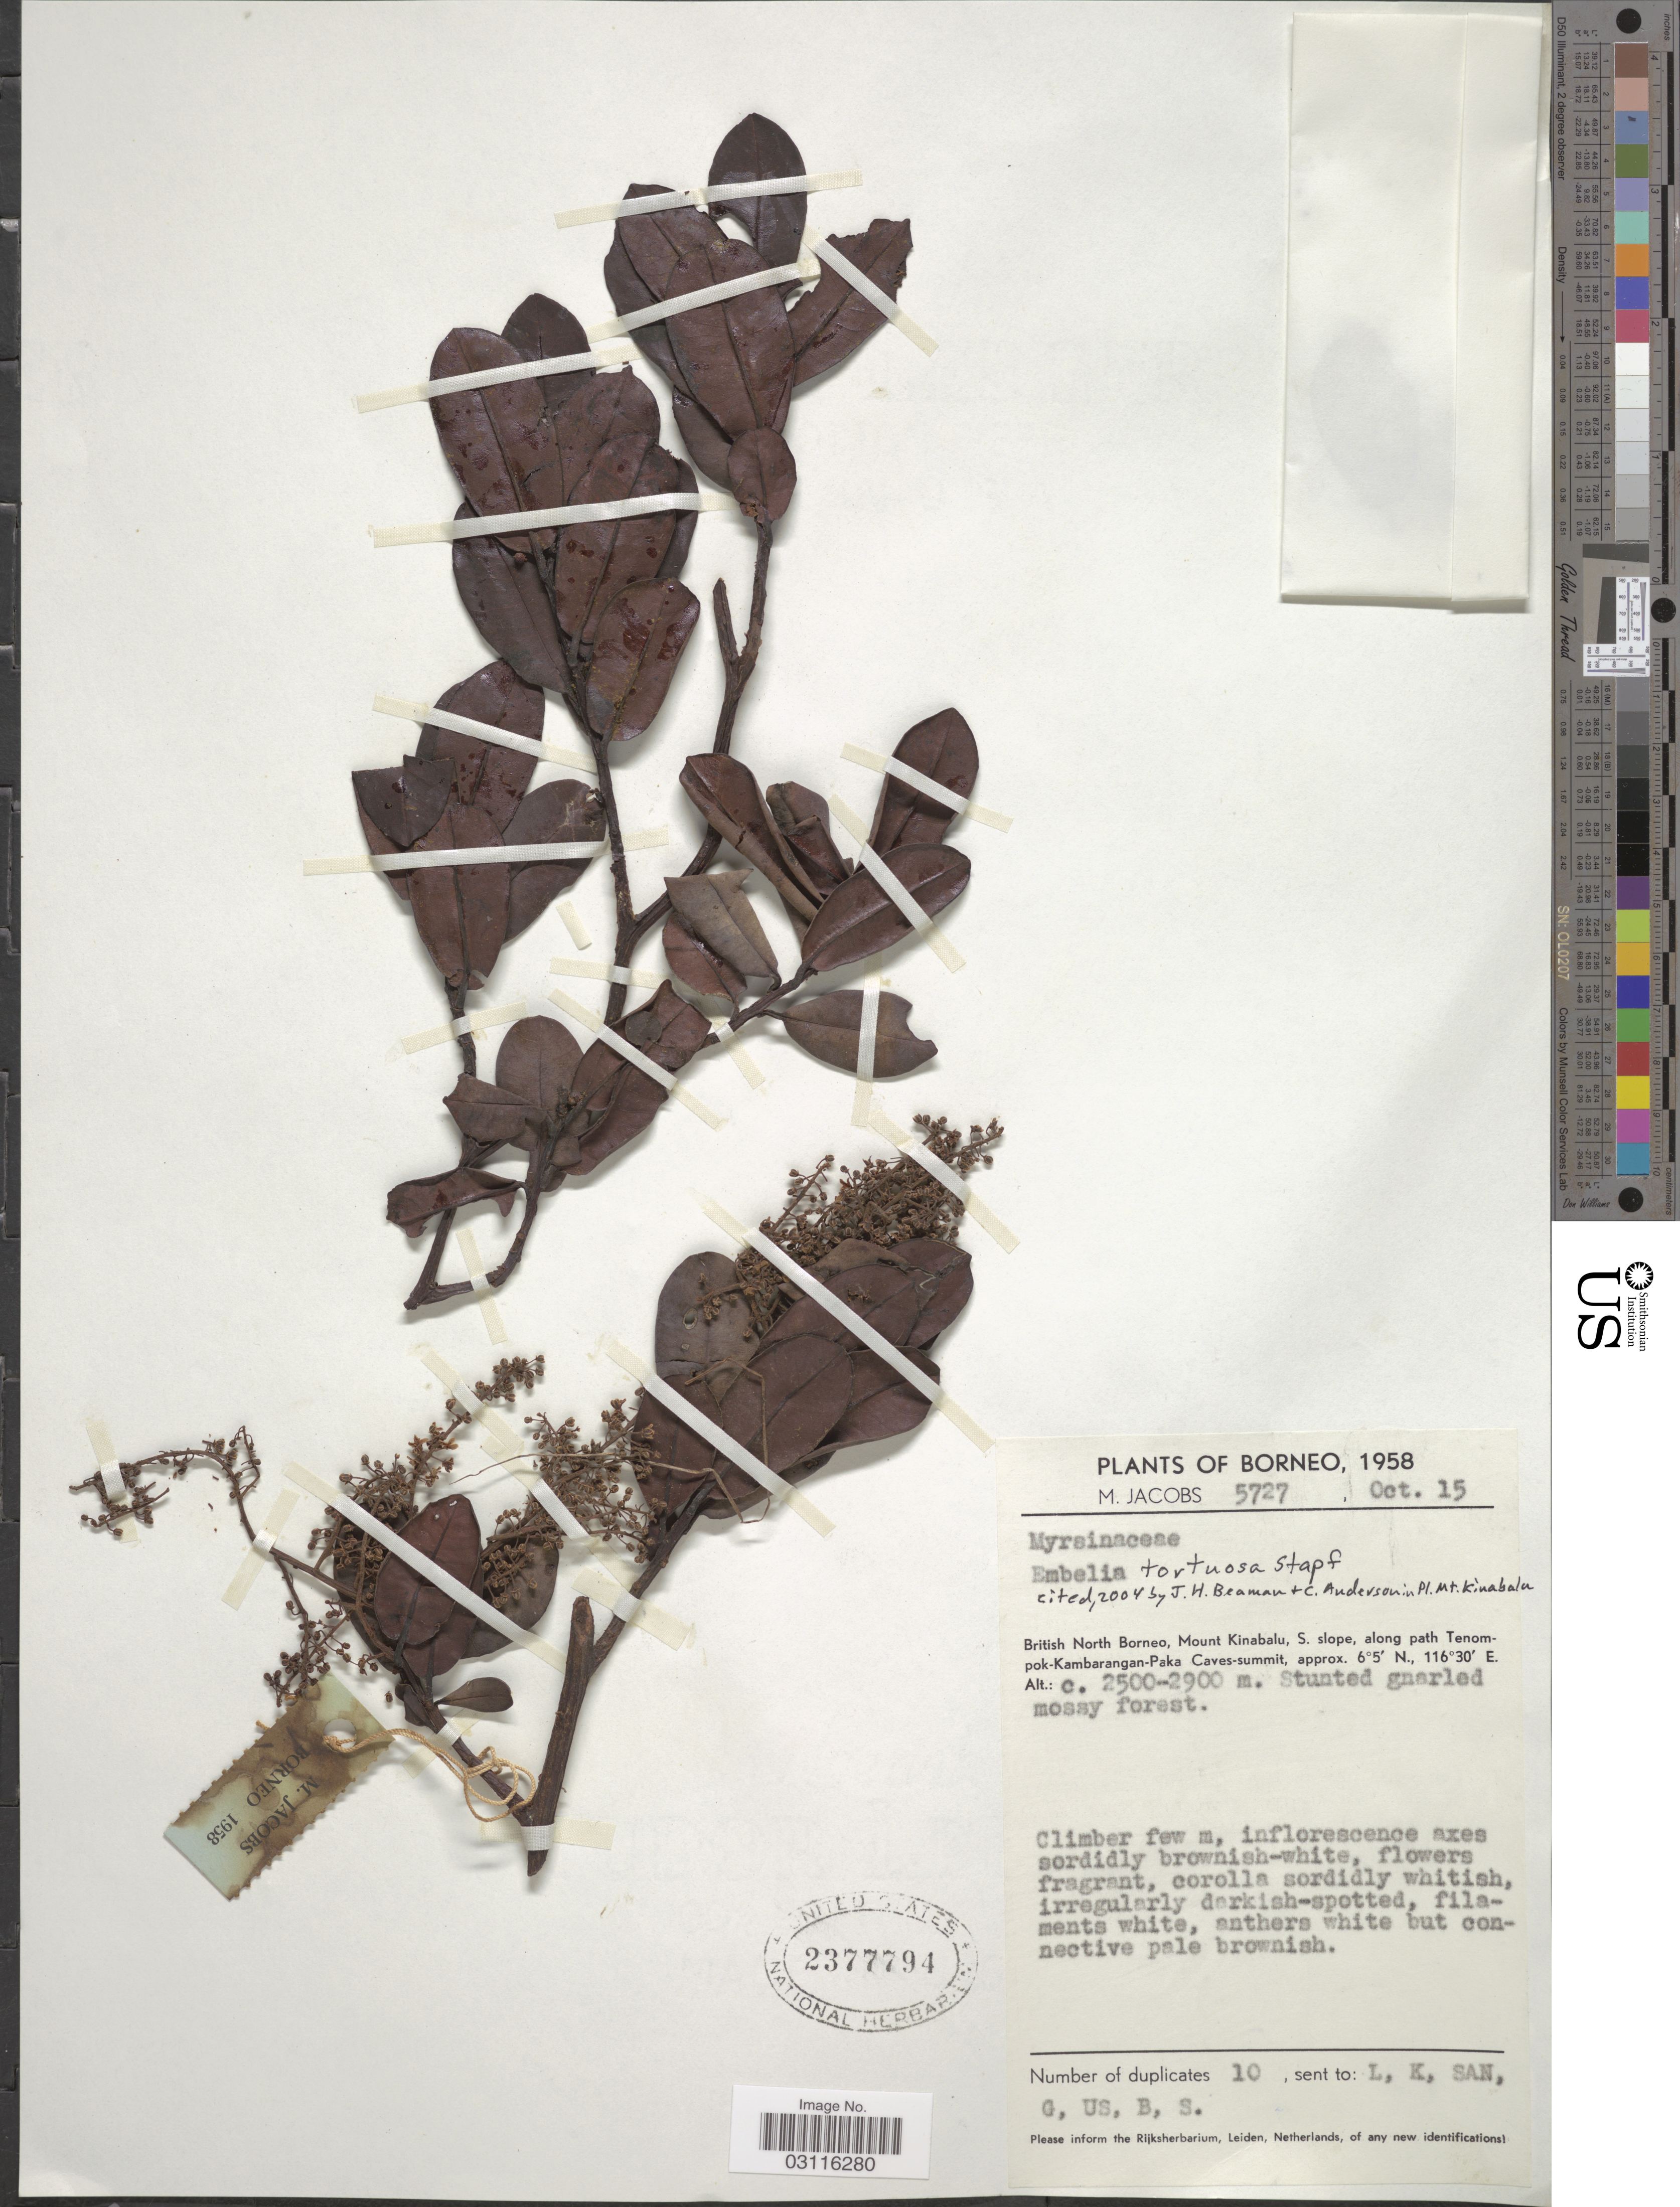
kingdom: Plantae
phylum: Tracheophyta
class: Magnoliopsida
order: Ericales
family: Primulaceae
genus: Embelia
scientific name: Embelia tortuosa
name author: Stapf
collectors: M. Jacobs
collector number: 5727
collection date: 1958-10-15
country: Malaysia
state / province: Sabah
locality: Borneo. British North Borneo, Mount Kinabalu, S. slope, along path Tenompok-Kambarangan-Paka Caves-summit.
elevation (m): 2500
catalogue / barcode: US 2377794